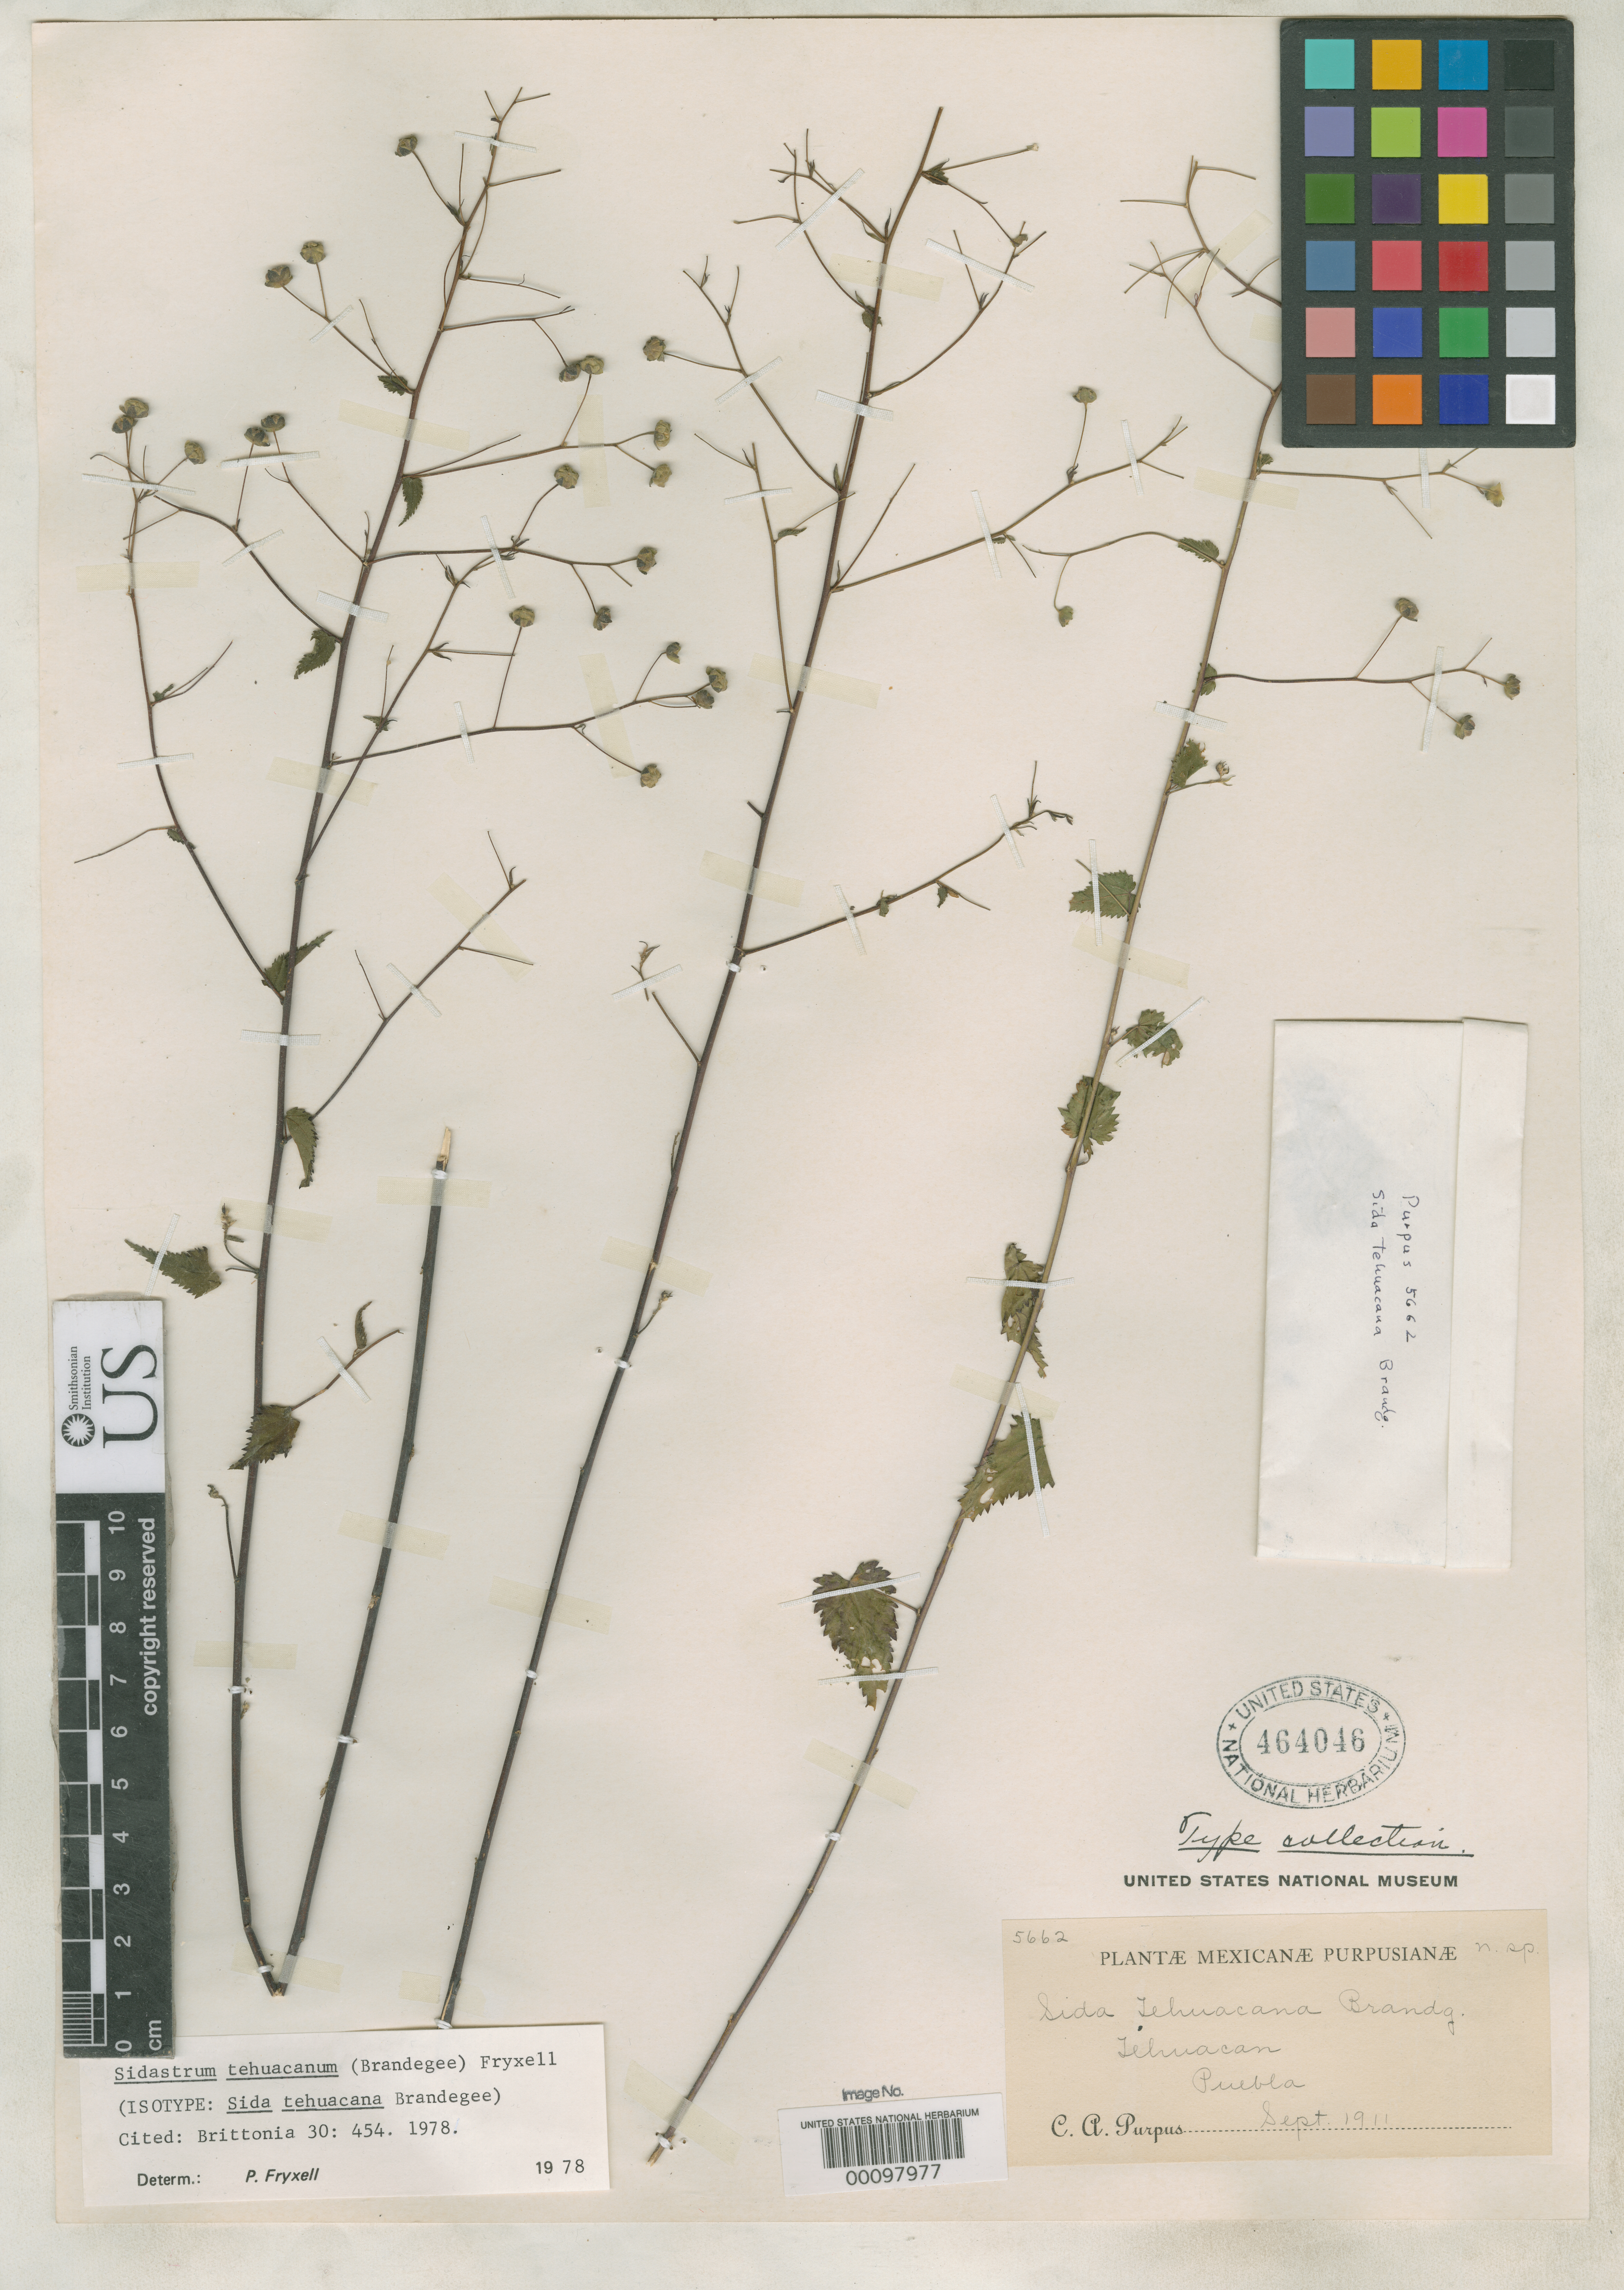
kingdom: Plantae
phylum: Tracheophyta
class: Magnoliopsida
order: Malvales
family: Malvaceae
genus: Sida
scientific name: Sida tehuacana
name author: Brandegee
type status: Isotype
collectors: C. A. Purpus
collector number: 5662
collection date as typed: Sep 1911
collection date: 1911-09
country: Mexico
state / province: Puebla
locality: Tehuacan.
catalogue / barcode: US 464046